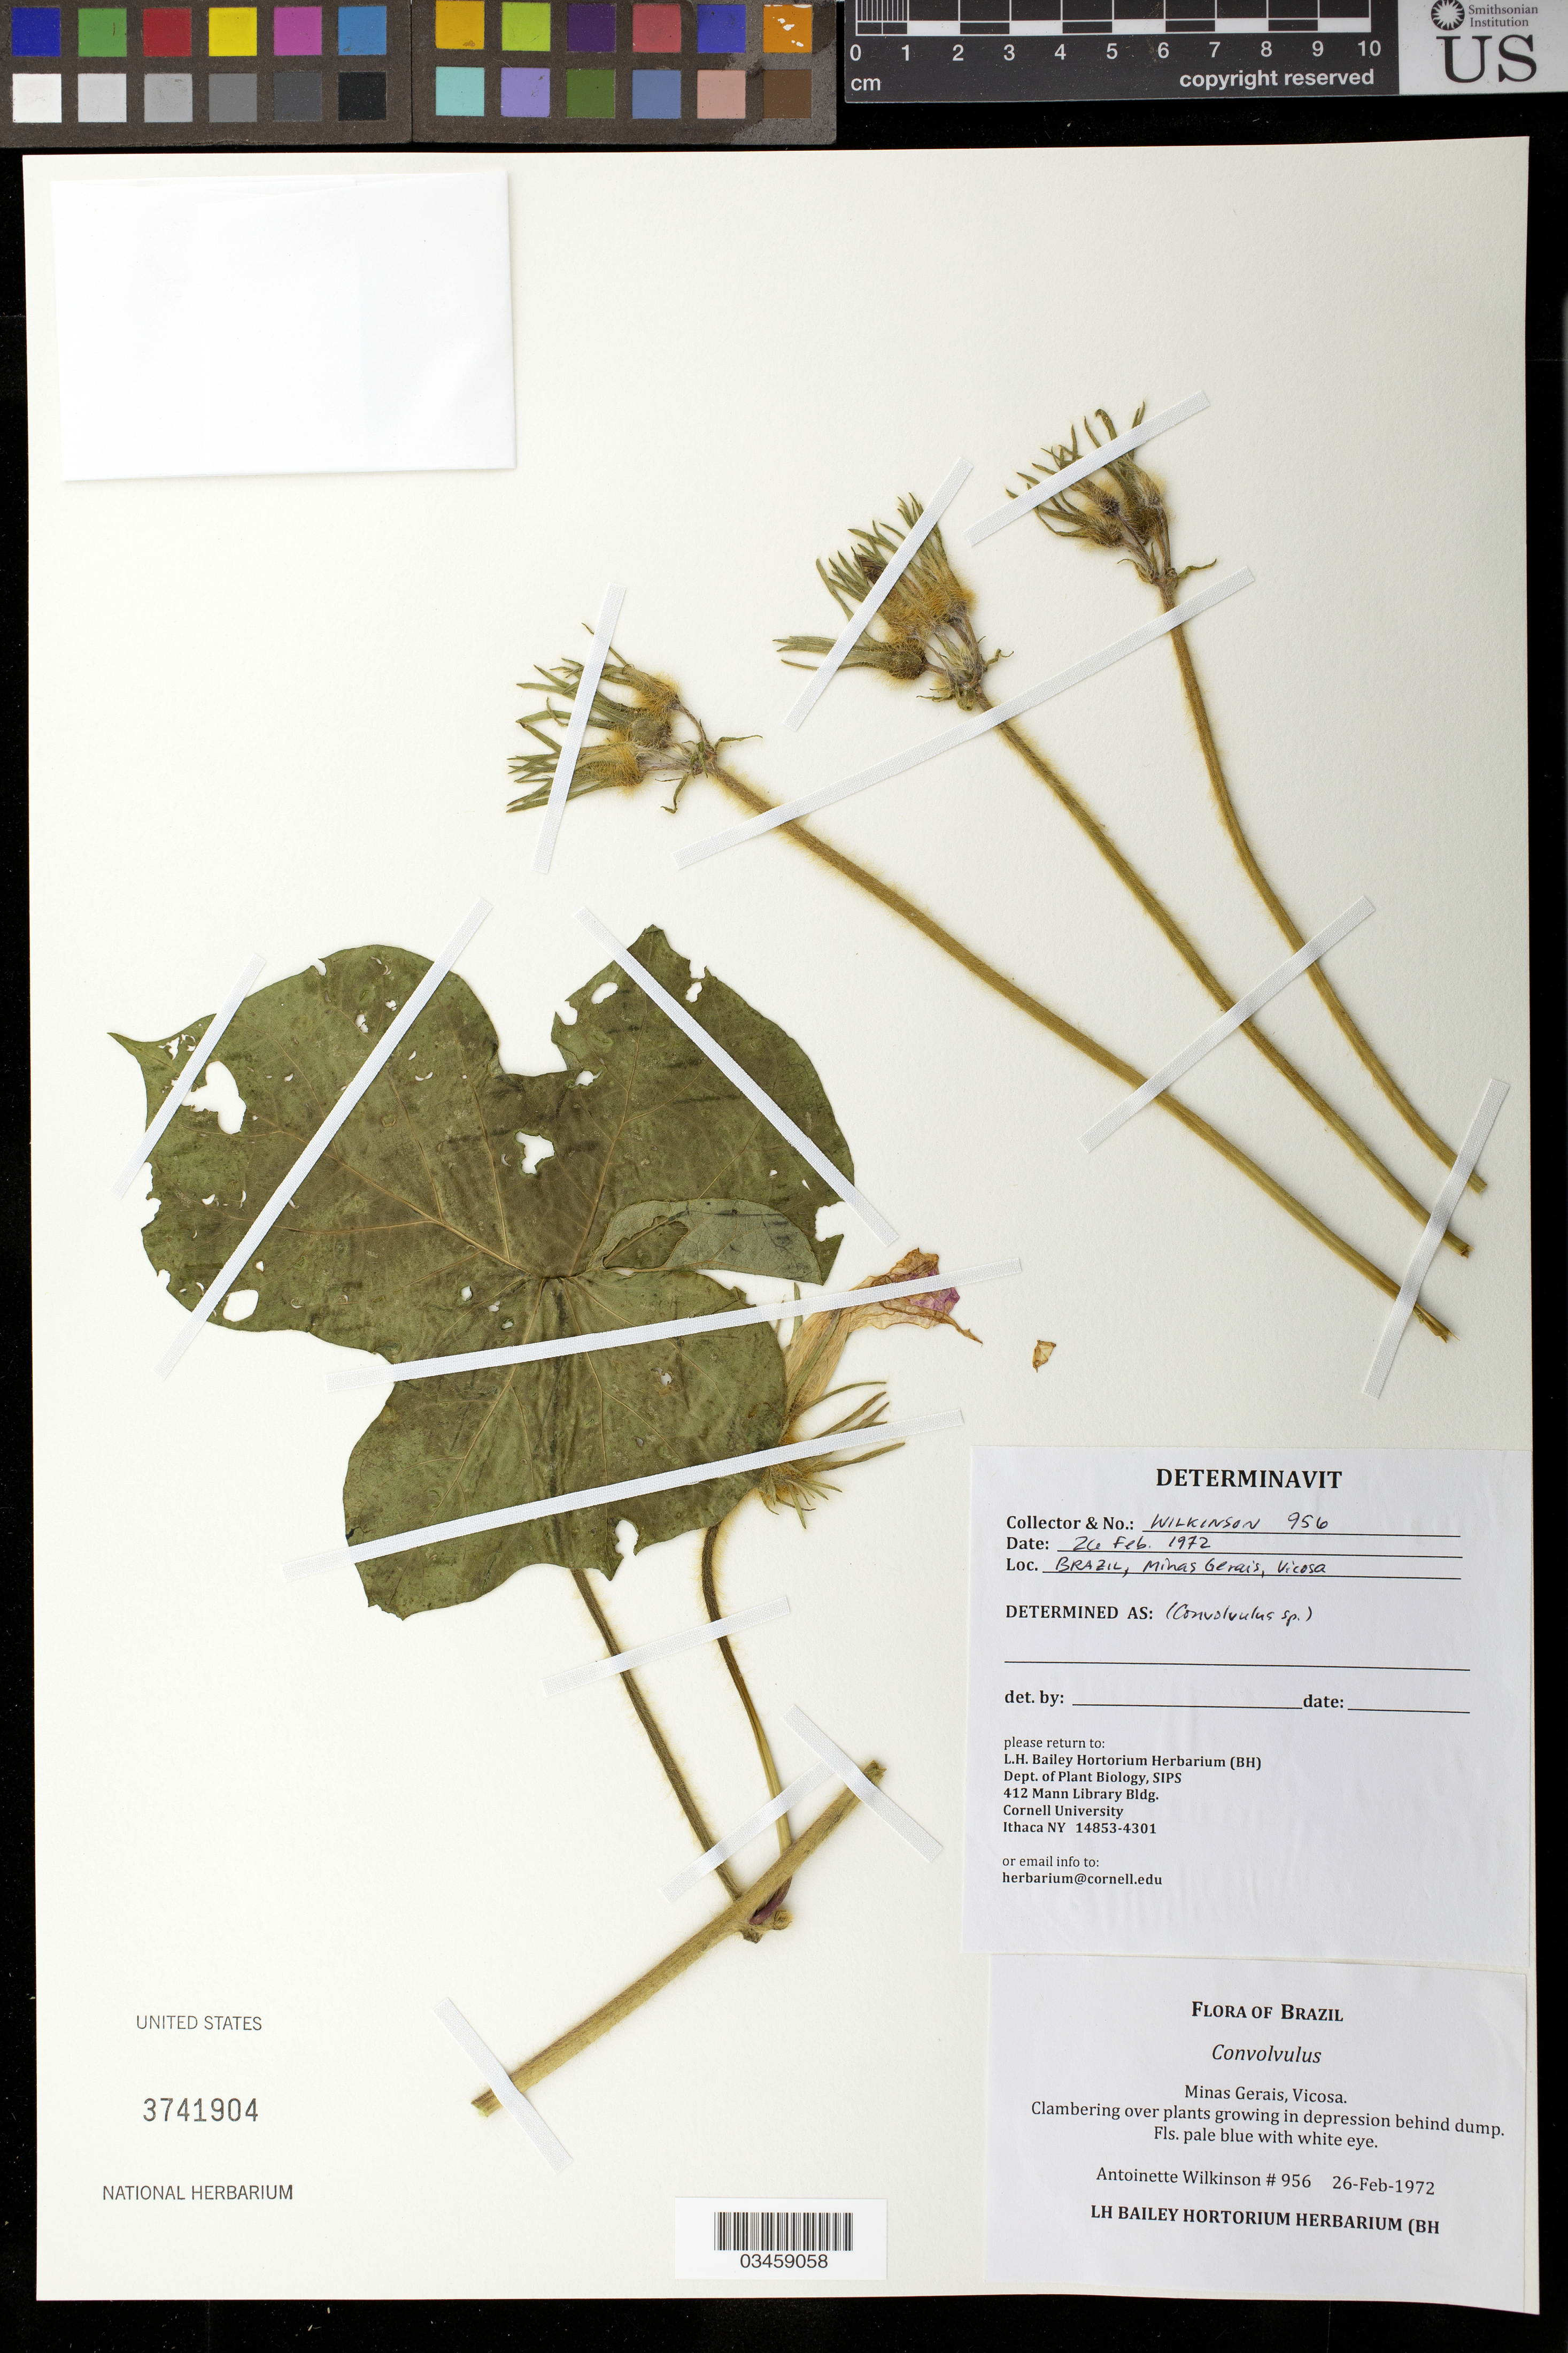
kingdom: Plantae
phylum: Tracheophyta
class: Magnoliopsida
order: Solanales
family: Convolvulaceae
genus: Convolvulus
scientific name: Convolvulus sp.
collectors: A. Wilkinson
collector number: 956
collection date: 1972-02-26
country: Brazil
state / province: Minas Gerais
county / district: Viçosa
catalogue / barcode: US 3741904